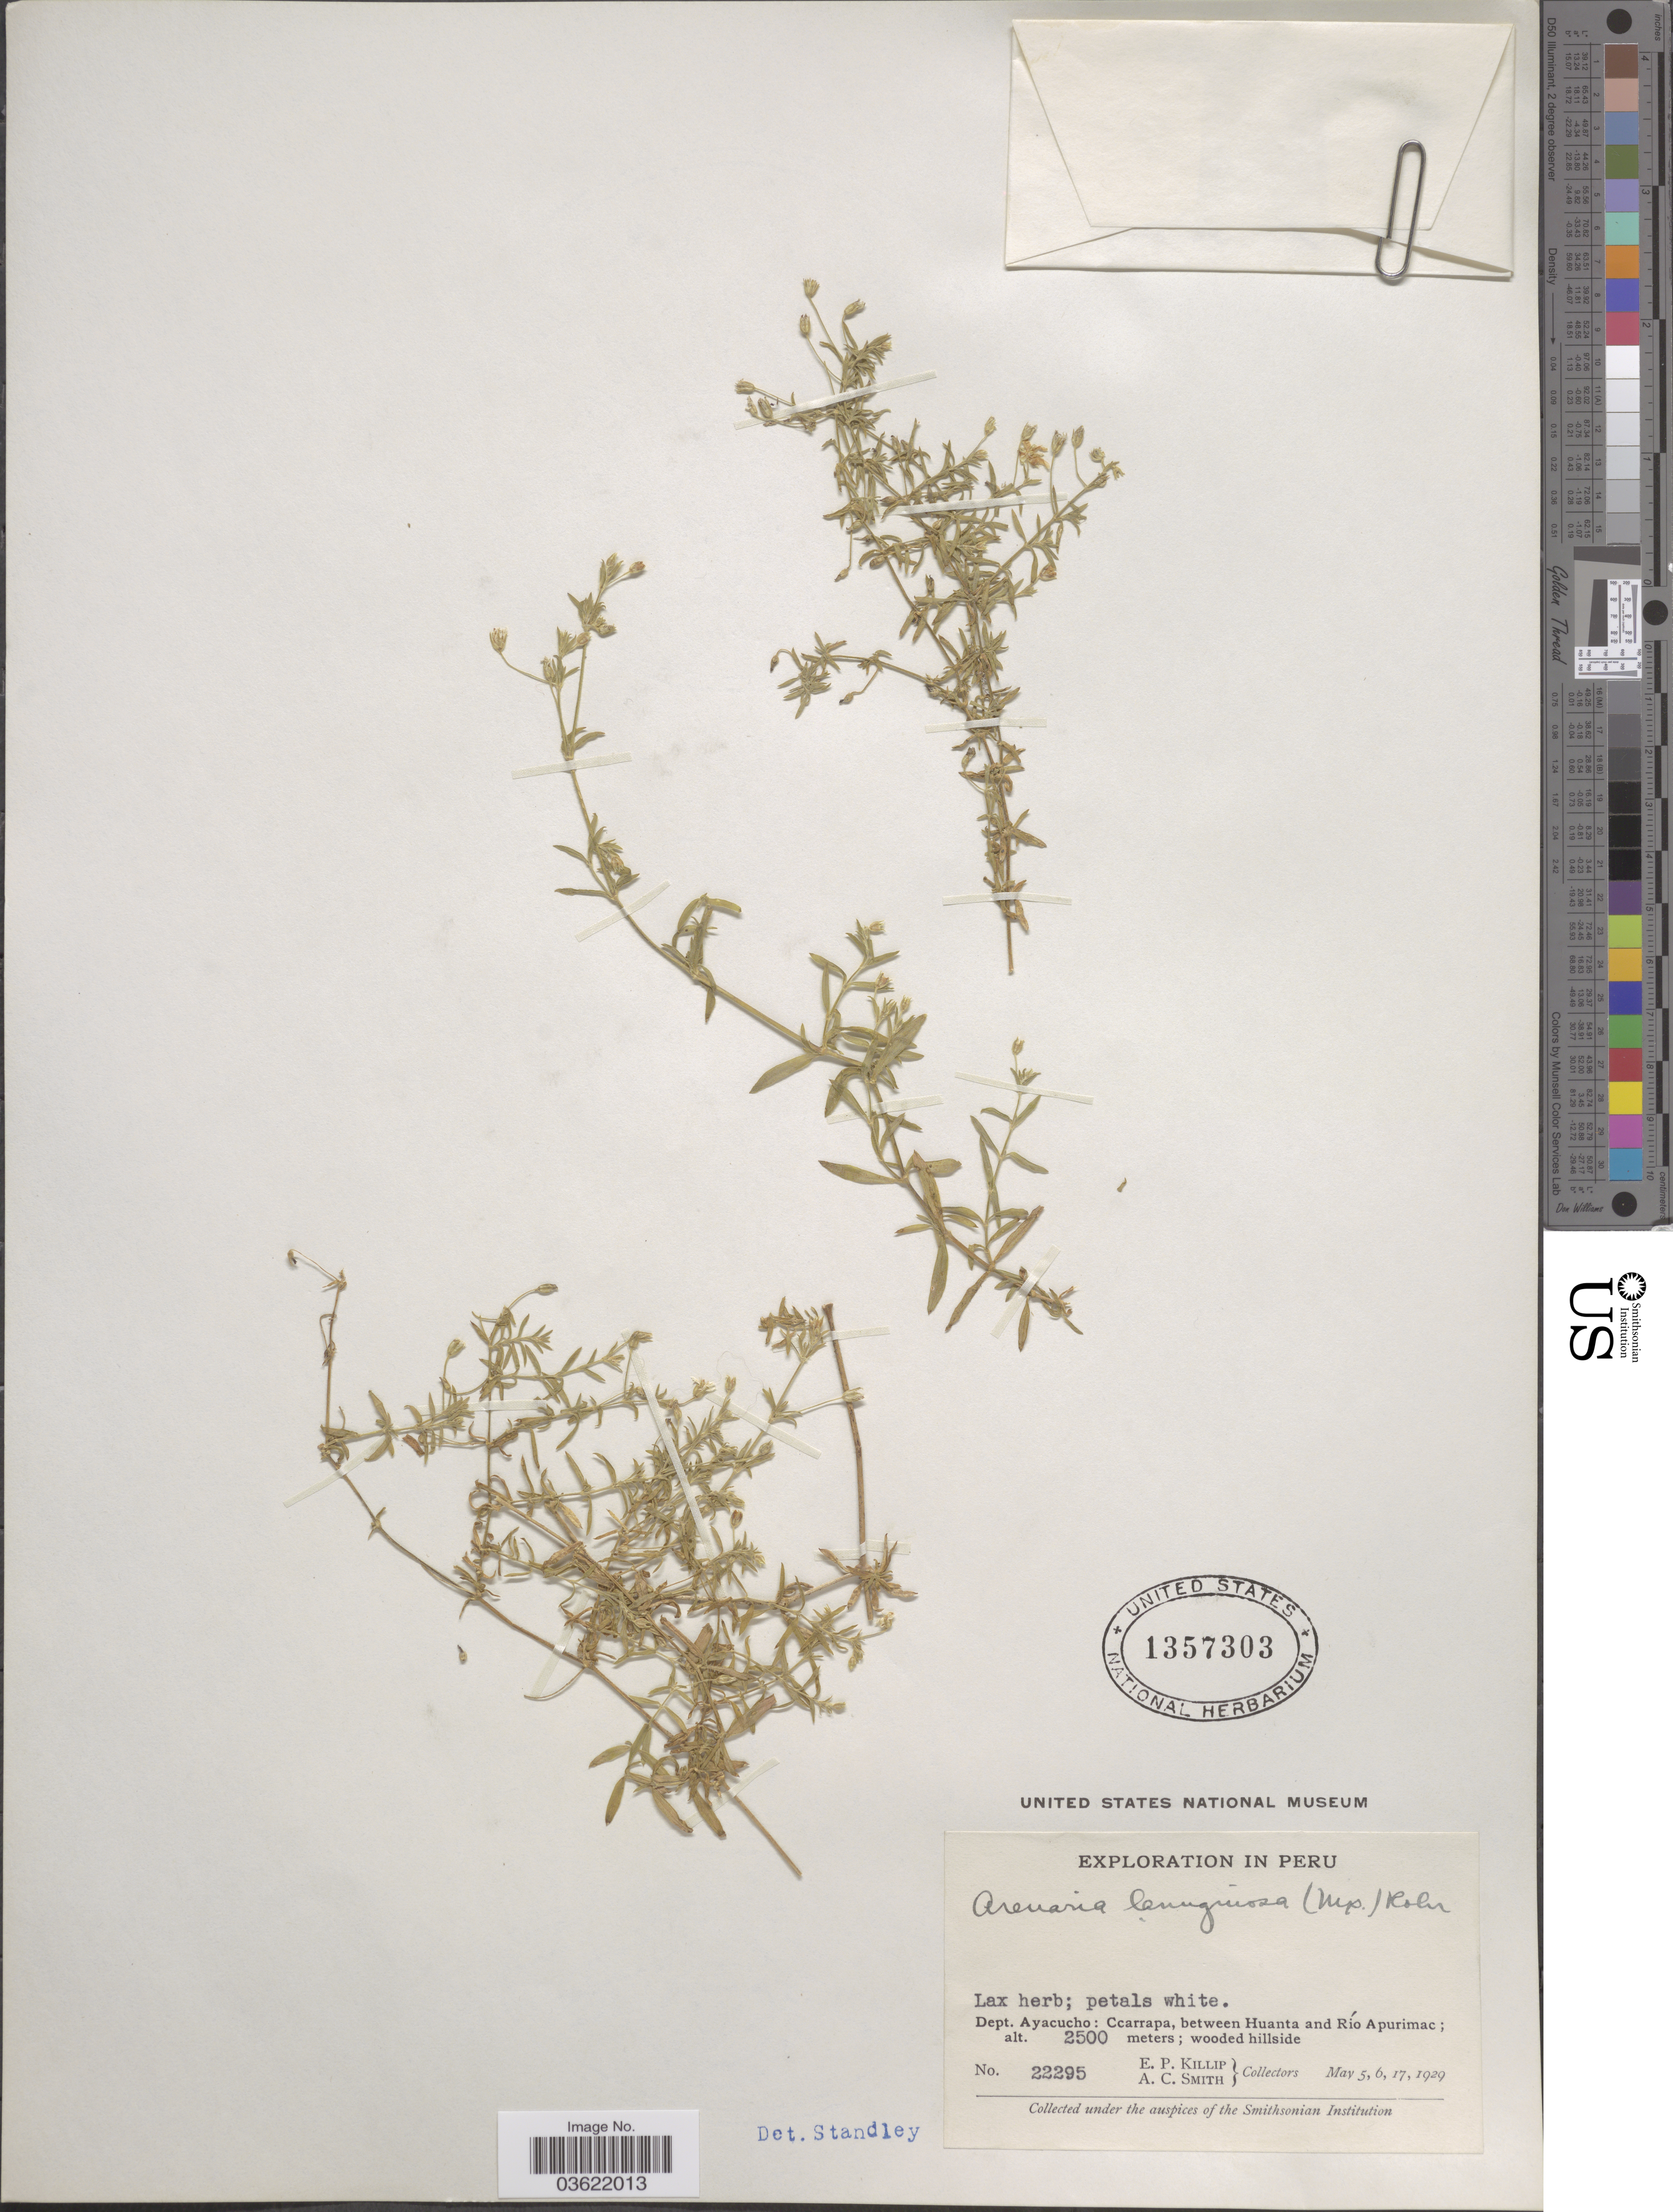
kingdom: Plantae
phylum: Tracheophyta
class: Magnoliopsida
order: Caryophyllales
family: Caryophyllaceae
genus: Arenaria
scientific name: Arenaria lanuginosa var. megalantha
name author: Rohrb.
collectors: E. P. Killip & A. C. Smith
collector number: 22295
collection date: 1929-05-05/1929-05-17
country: Peru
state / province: Ayacucho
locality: Dept. Ayacucho: Ccarrapa, between Huanta and Río Apurimac.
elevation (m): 2500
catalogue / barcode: US 1357303